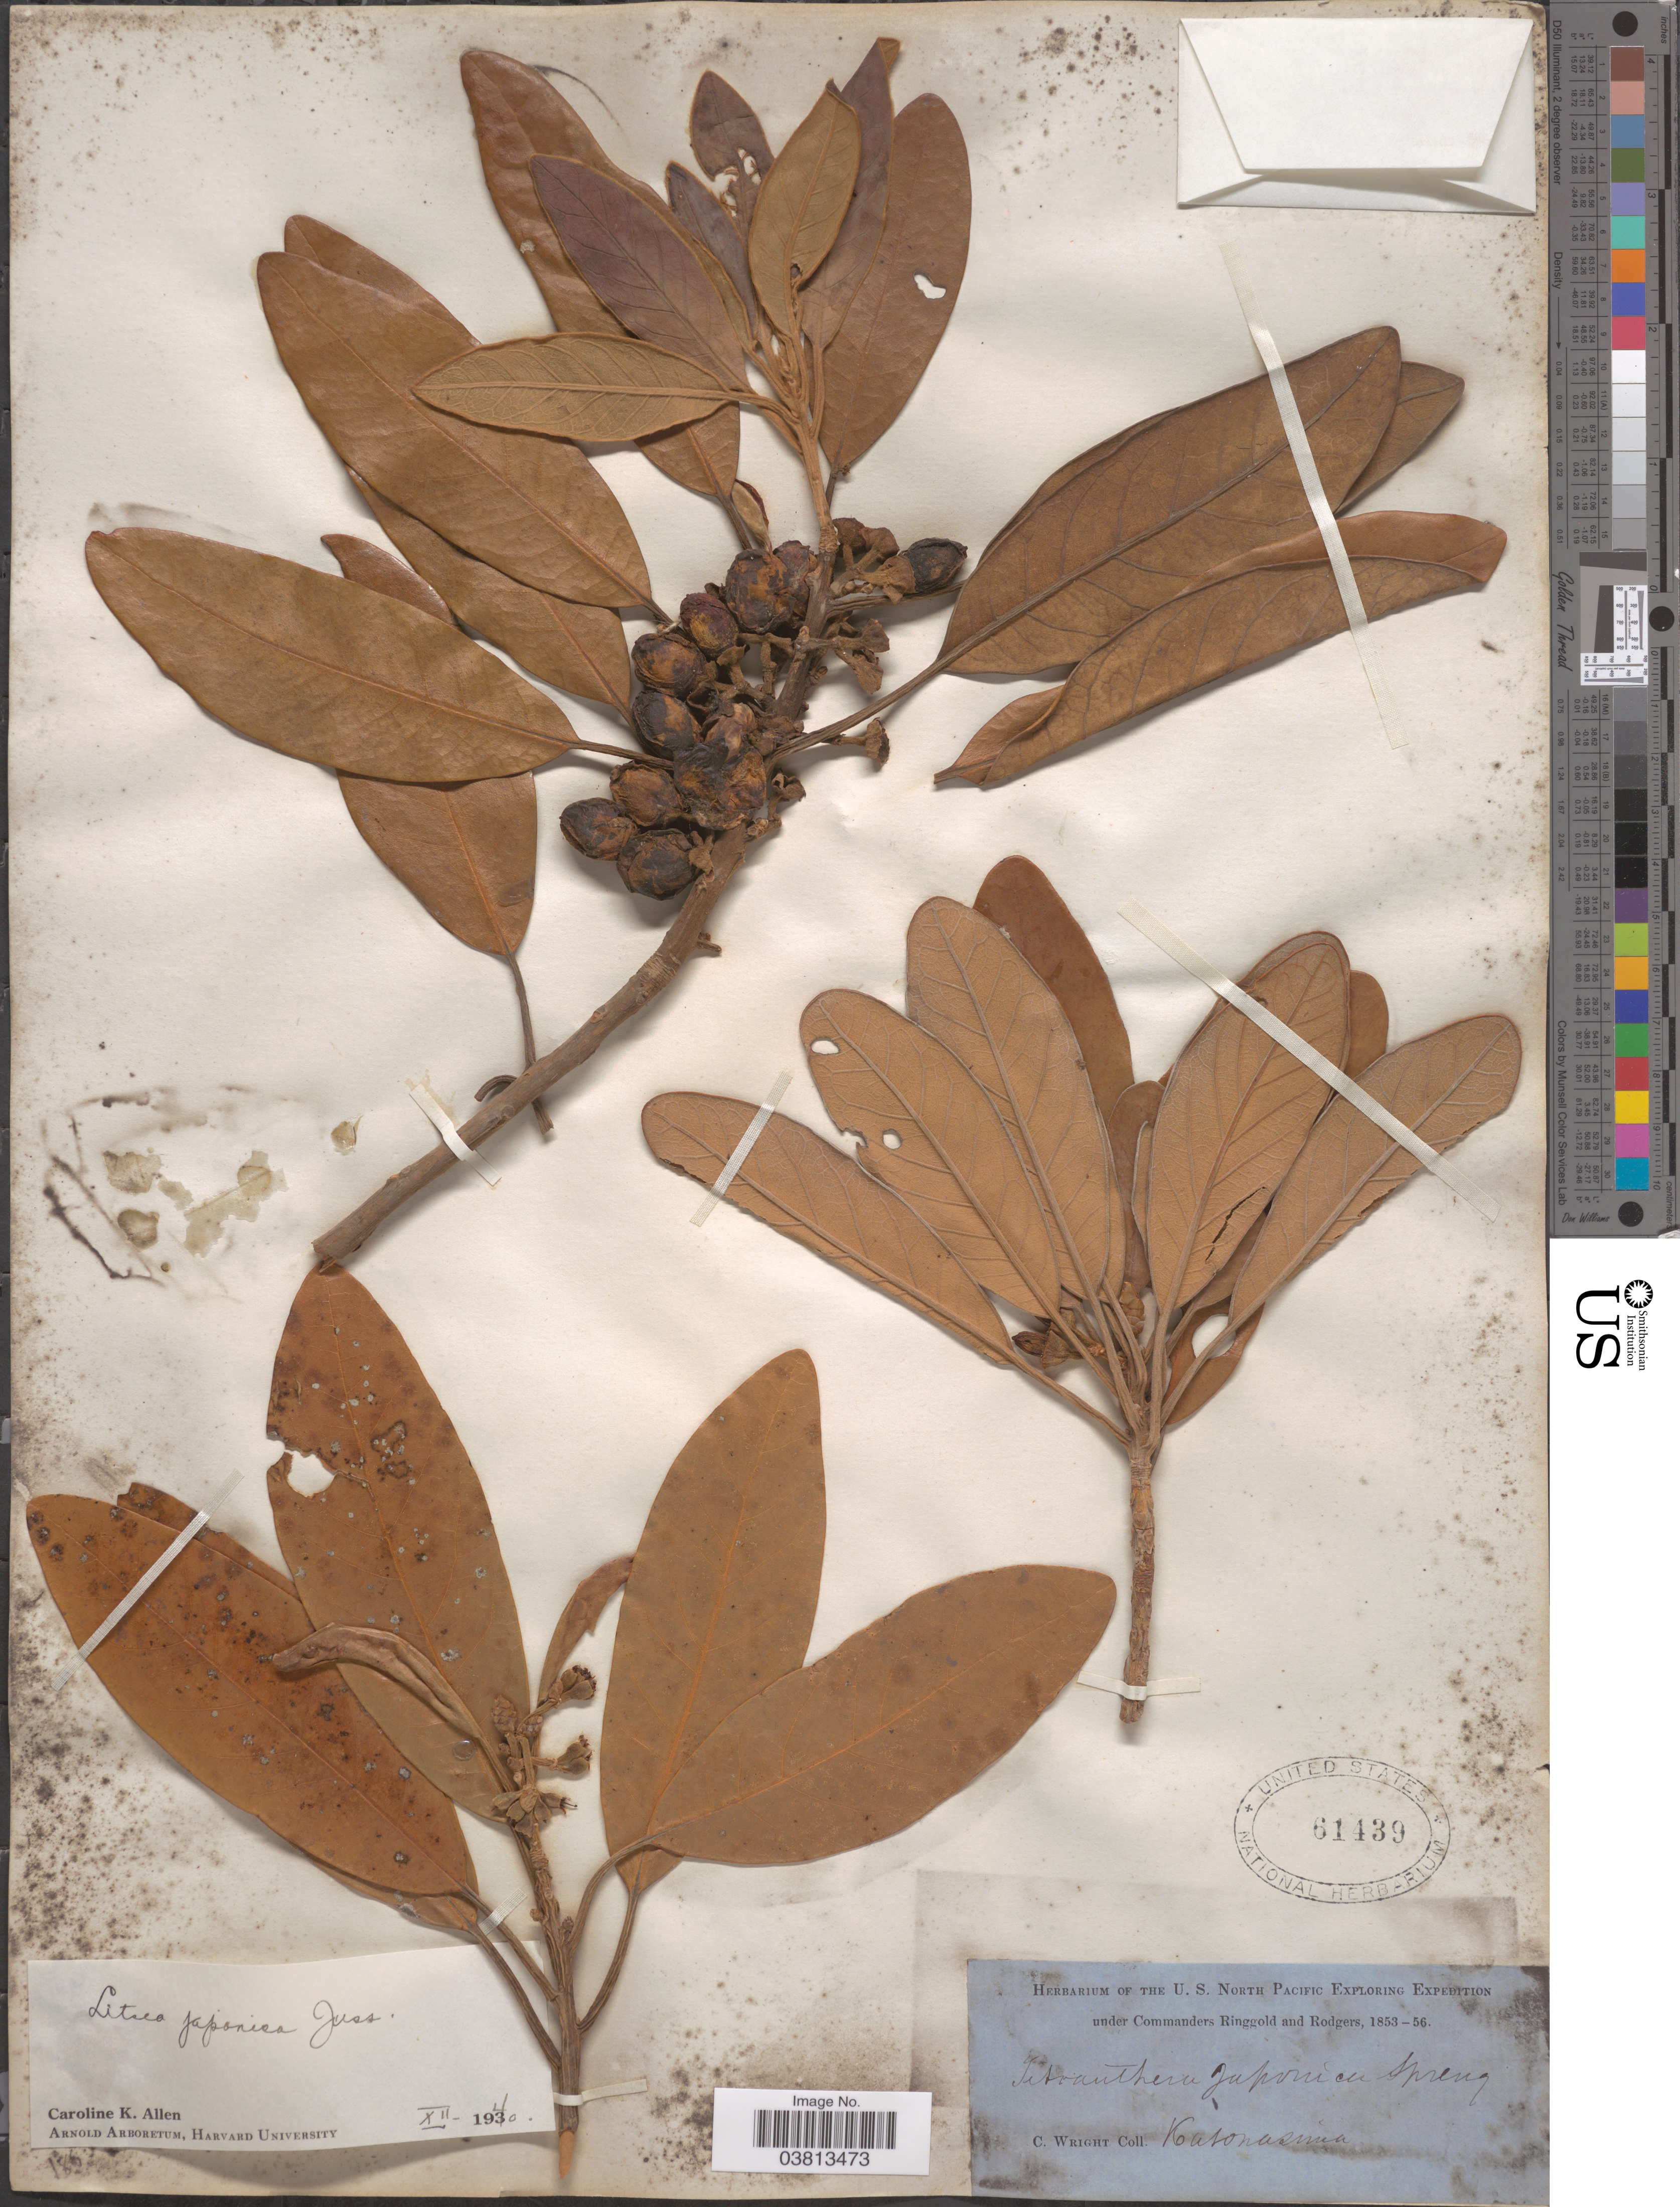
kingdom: Plantae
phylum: Tracheophyta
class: Magnoliopsida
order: Laurales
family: Lauraceae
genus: Litsea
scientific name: Litsea japonica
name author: (Thunb.) Juss.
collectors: C. Wright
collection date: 1853/1856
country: Japan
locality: Katonasima.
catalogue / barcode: US 61439